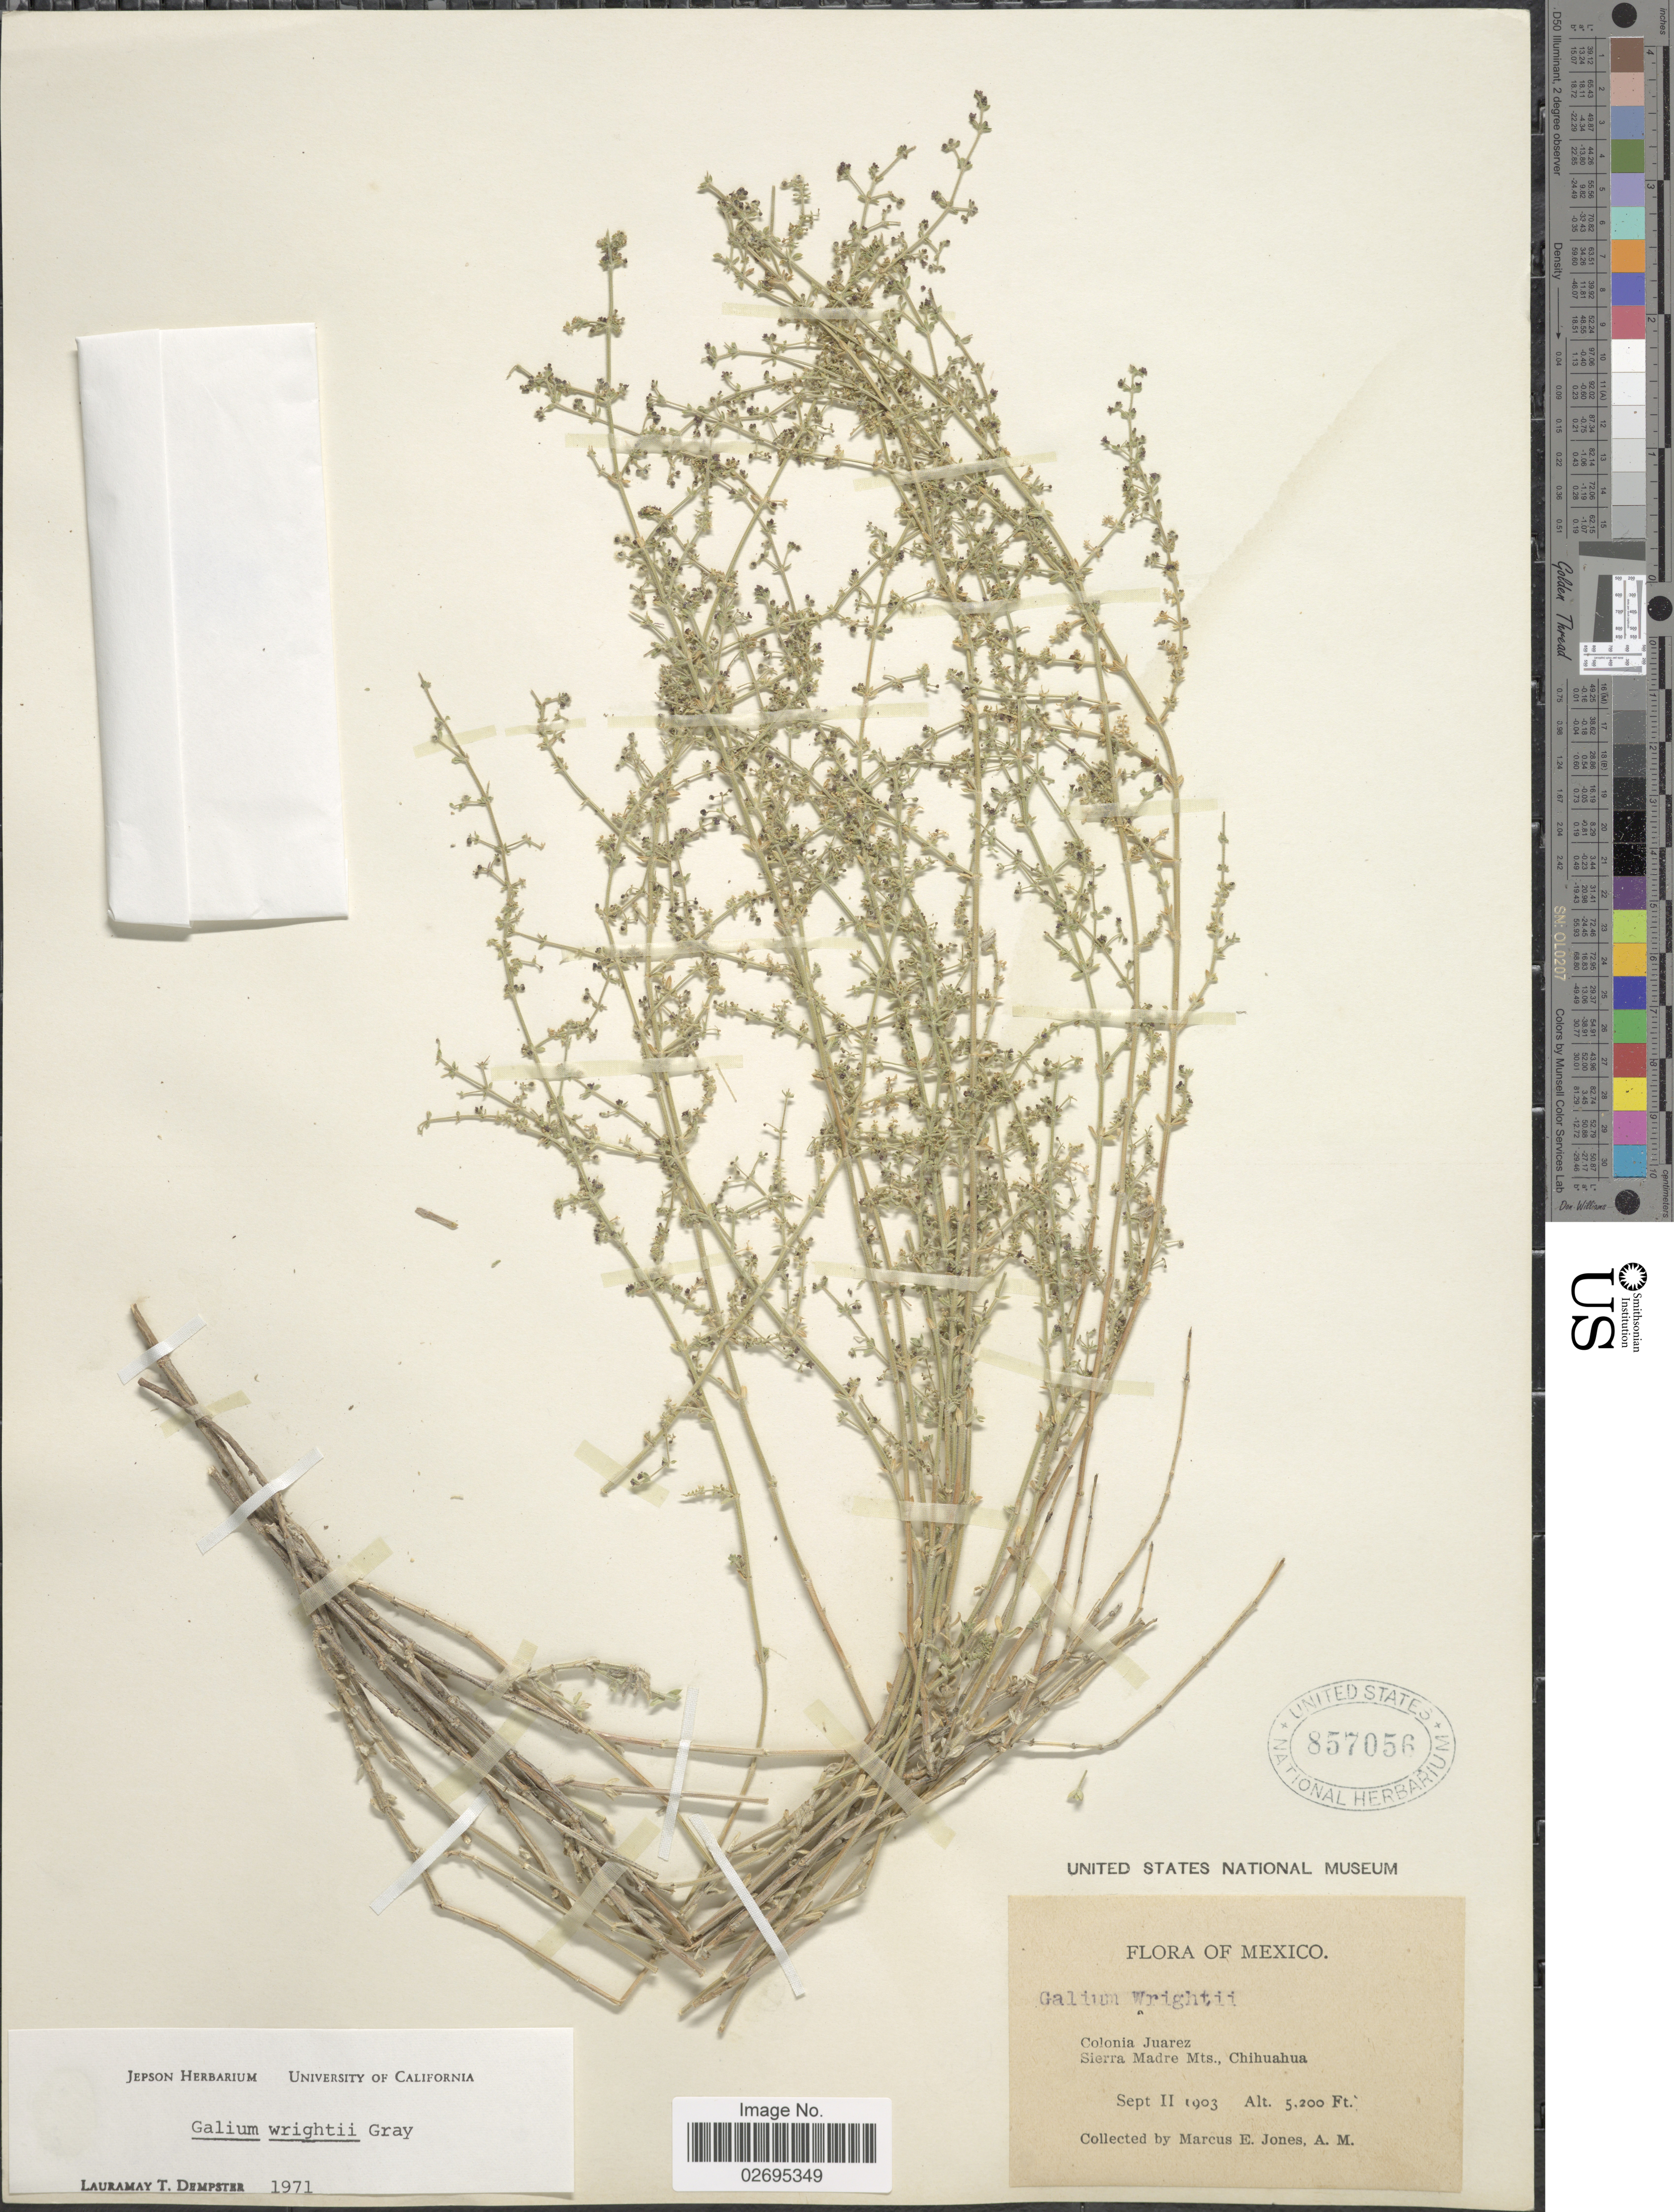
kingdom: Plantae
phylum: Tracheophyta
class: Magnoliopsida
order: Gentianales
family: Rubiaceae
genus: Galium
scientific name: Galium wrightii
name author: A. Gray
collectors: M. E. Jones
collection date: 1903-09-02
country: Mexico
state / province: Chihuahua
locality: Colonia Juarez, Sierra Madre Mts.,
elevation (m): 1585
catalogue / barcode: US 857056